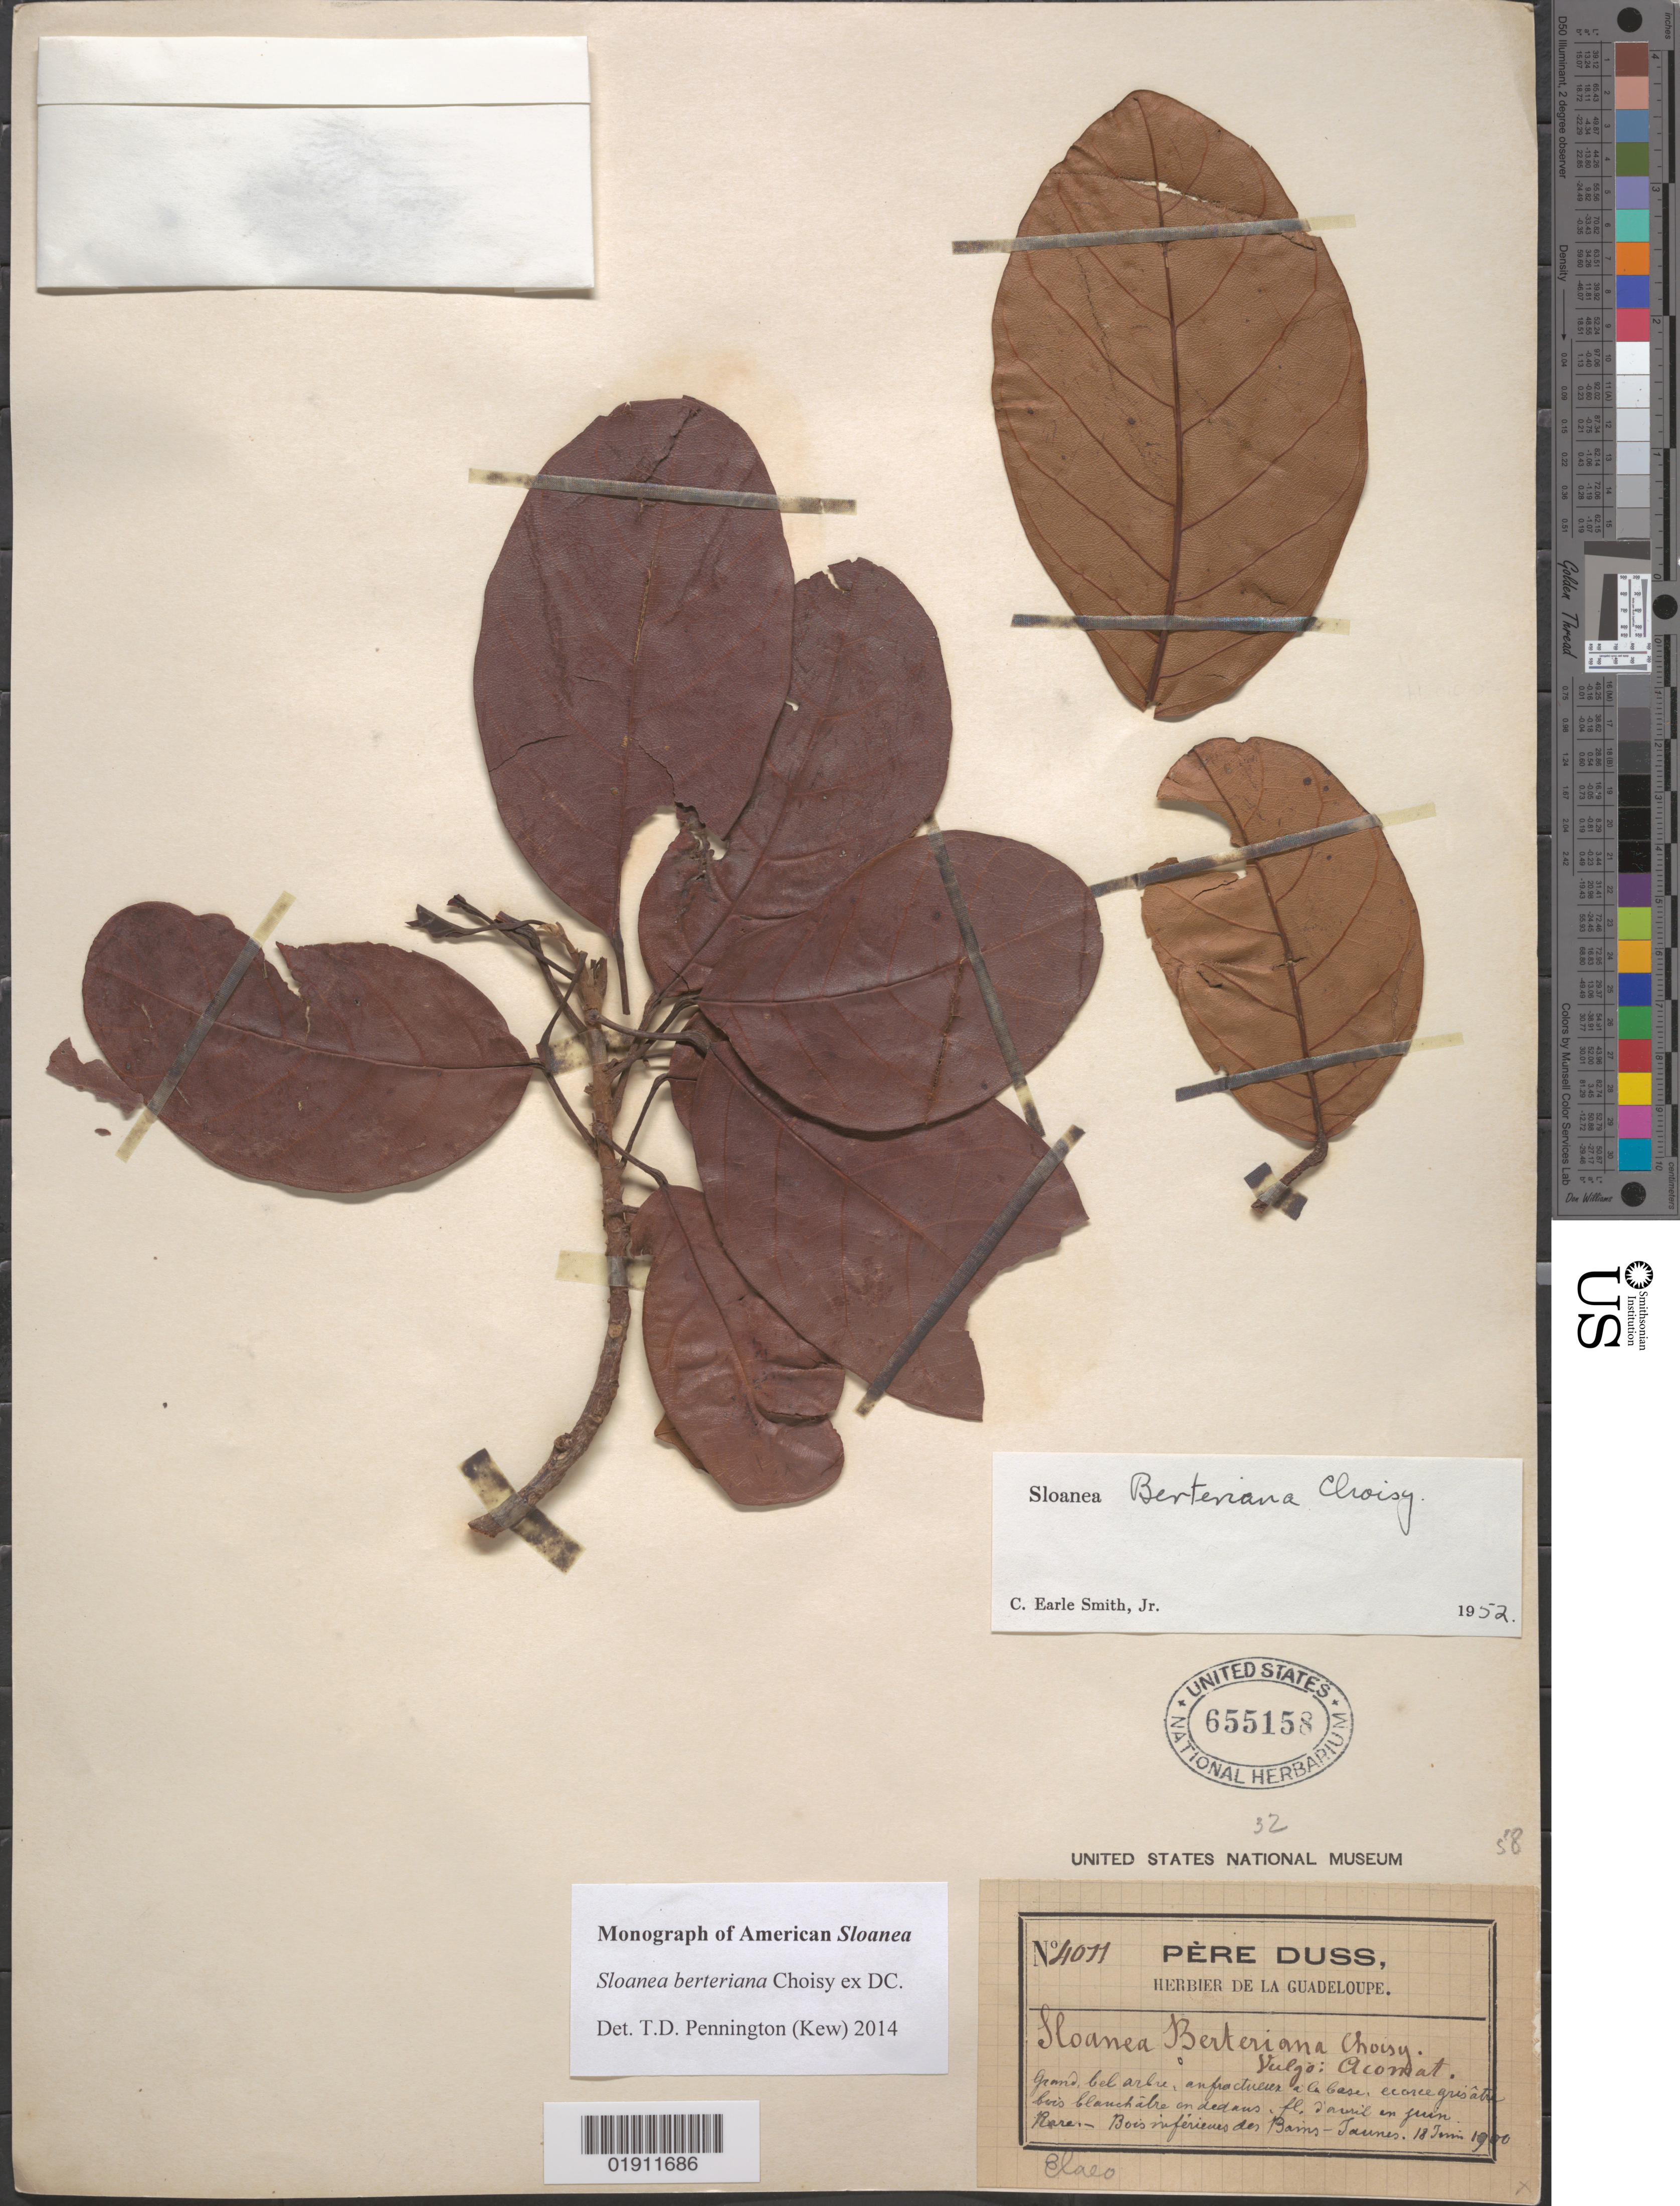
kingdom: Plantae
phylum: Tracheophyta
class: Magnoliopsida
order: Oxalidales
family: Elaeocarpaceae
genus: Sloanea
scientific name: Sloanea berteroana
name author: Choisy ex DC.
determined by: Pennington, T. D., (K)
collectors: Père Duss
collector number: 4011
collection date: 1900-06-18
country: Guadeloupe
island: Basse-Terre I.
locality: Bains Jaunes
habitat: Bois inférieurs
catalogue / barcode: US 655158